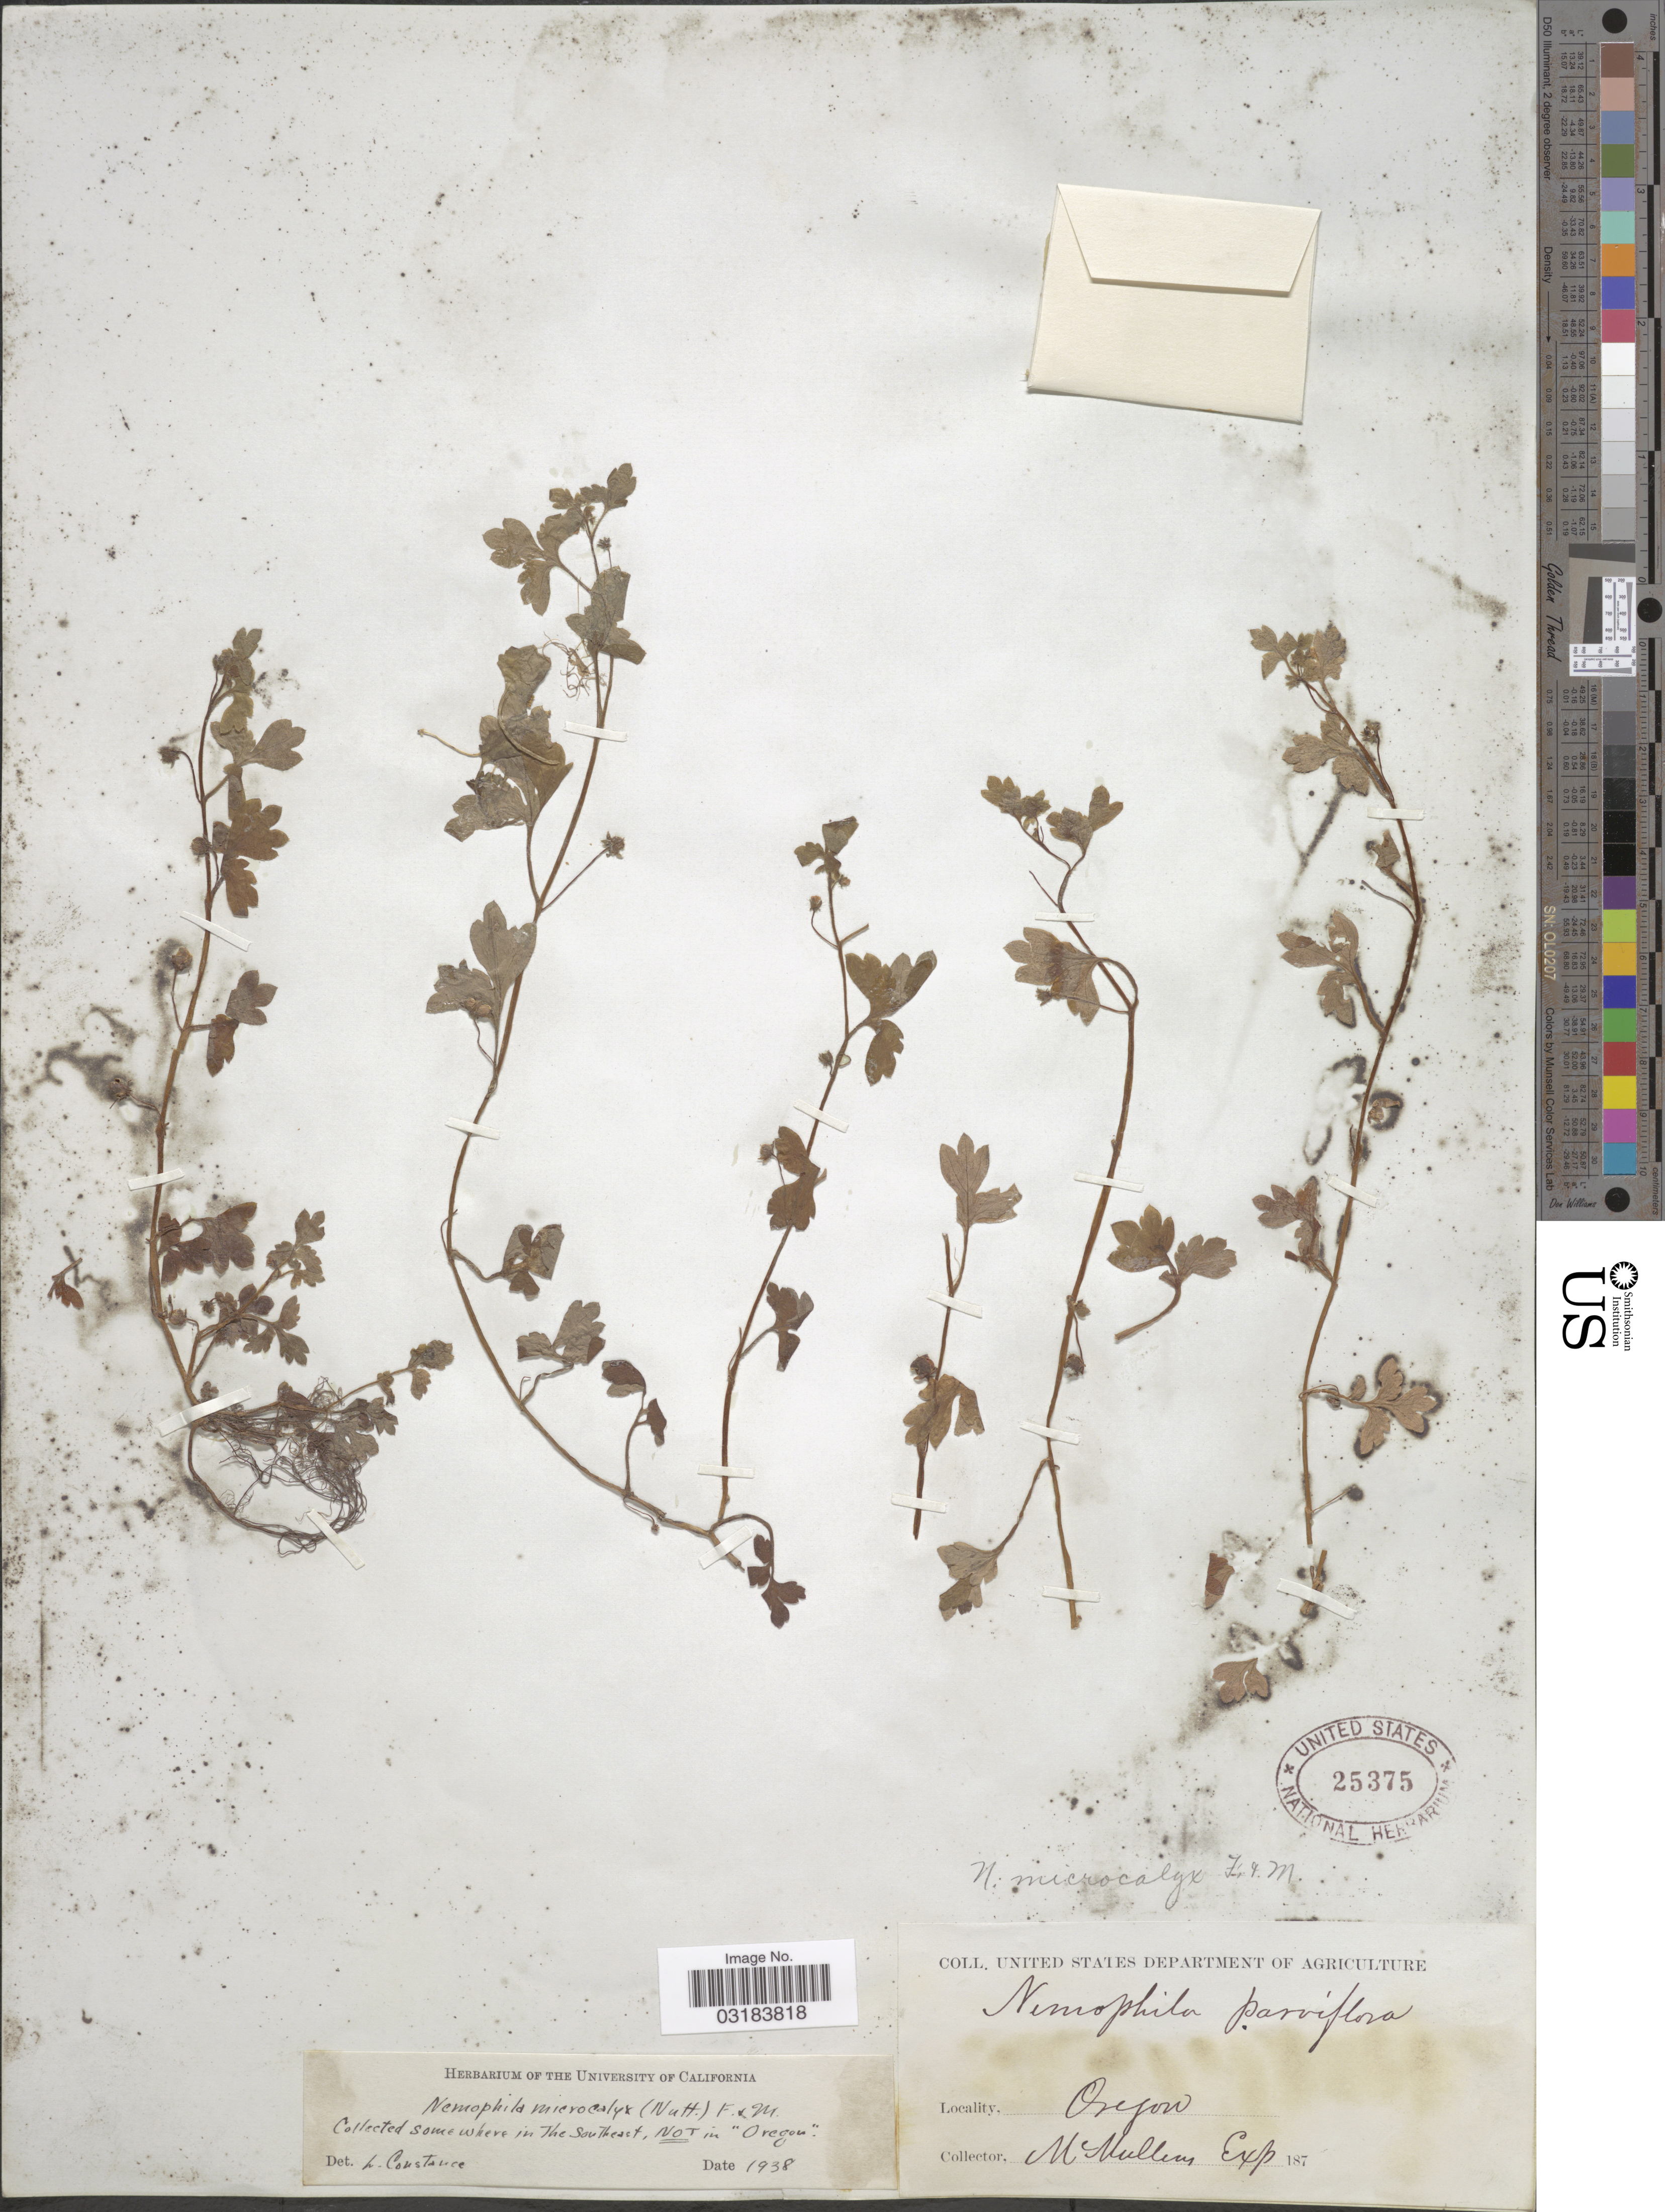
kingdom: Plantae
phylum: Tracheophyta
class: Magnoliopsida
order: Boraginales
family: Hydrophyllaceae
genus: Nemophila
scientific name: Nemophila microcalyx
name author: (Nutt.) Fisch. & C.A. Mey.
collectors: McMullens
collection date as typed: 187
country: United States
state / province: Oregon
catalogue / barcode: US 25375